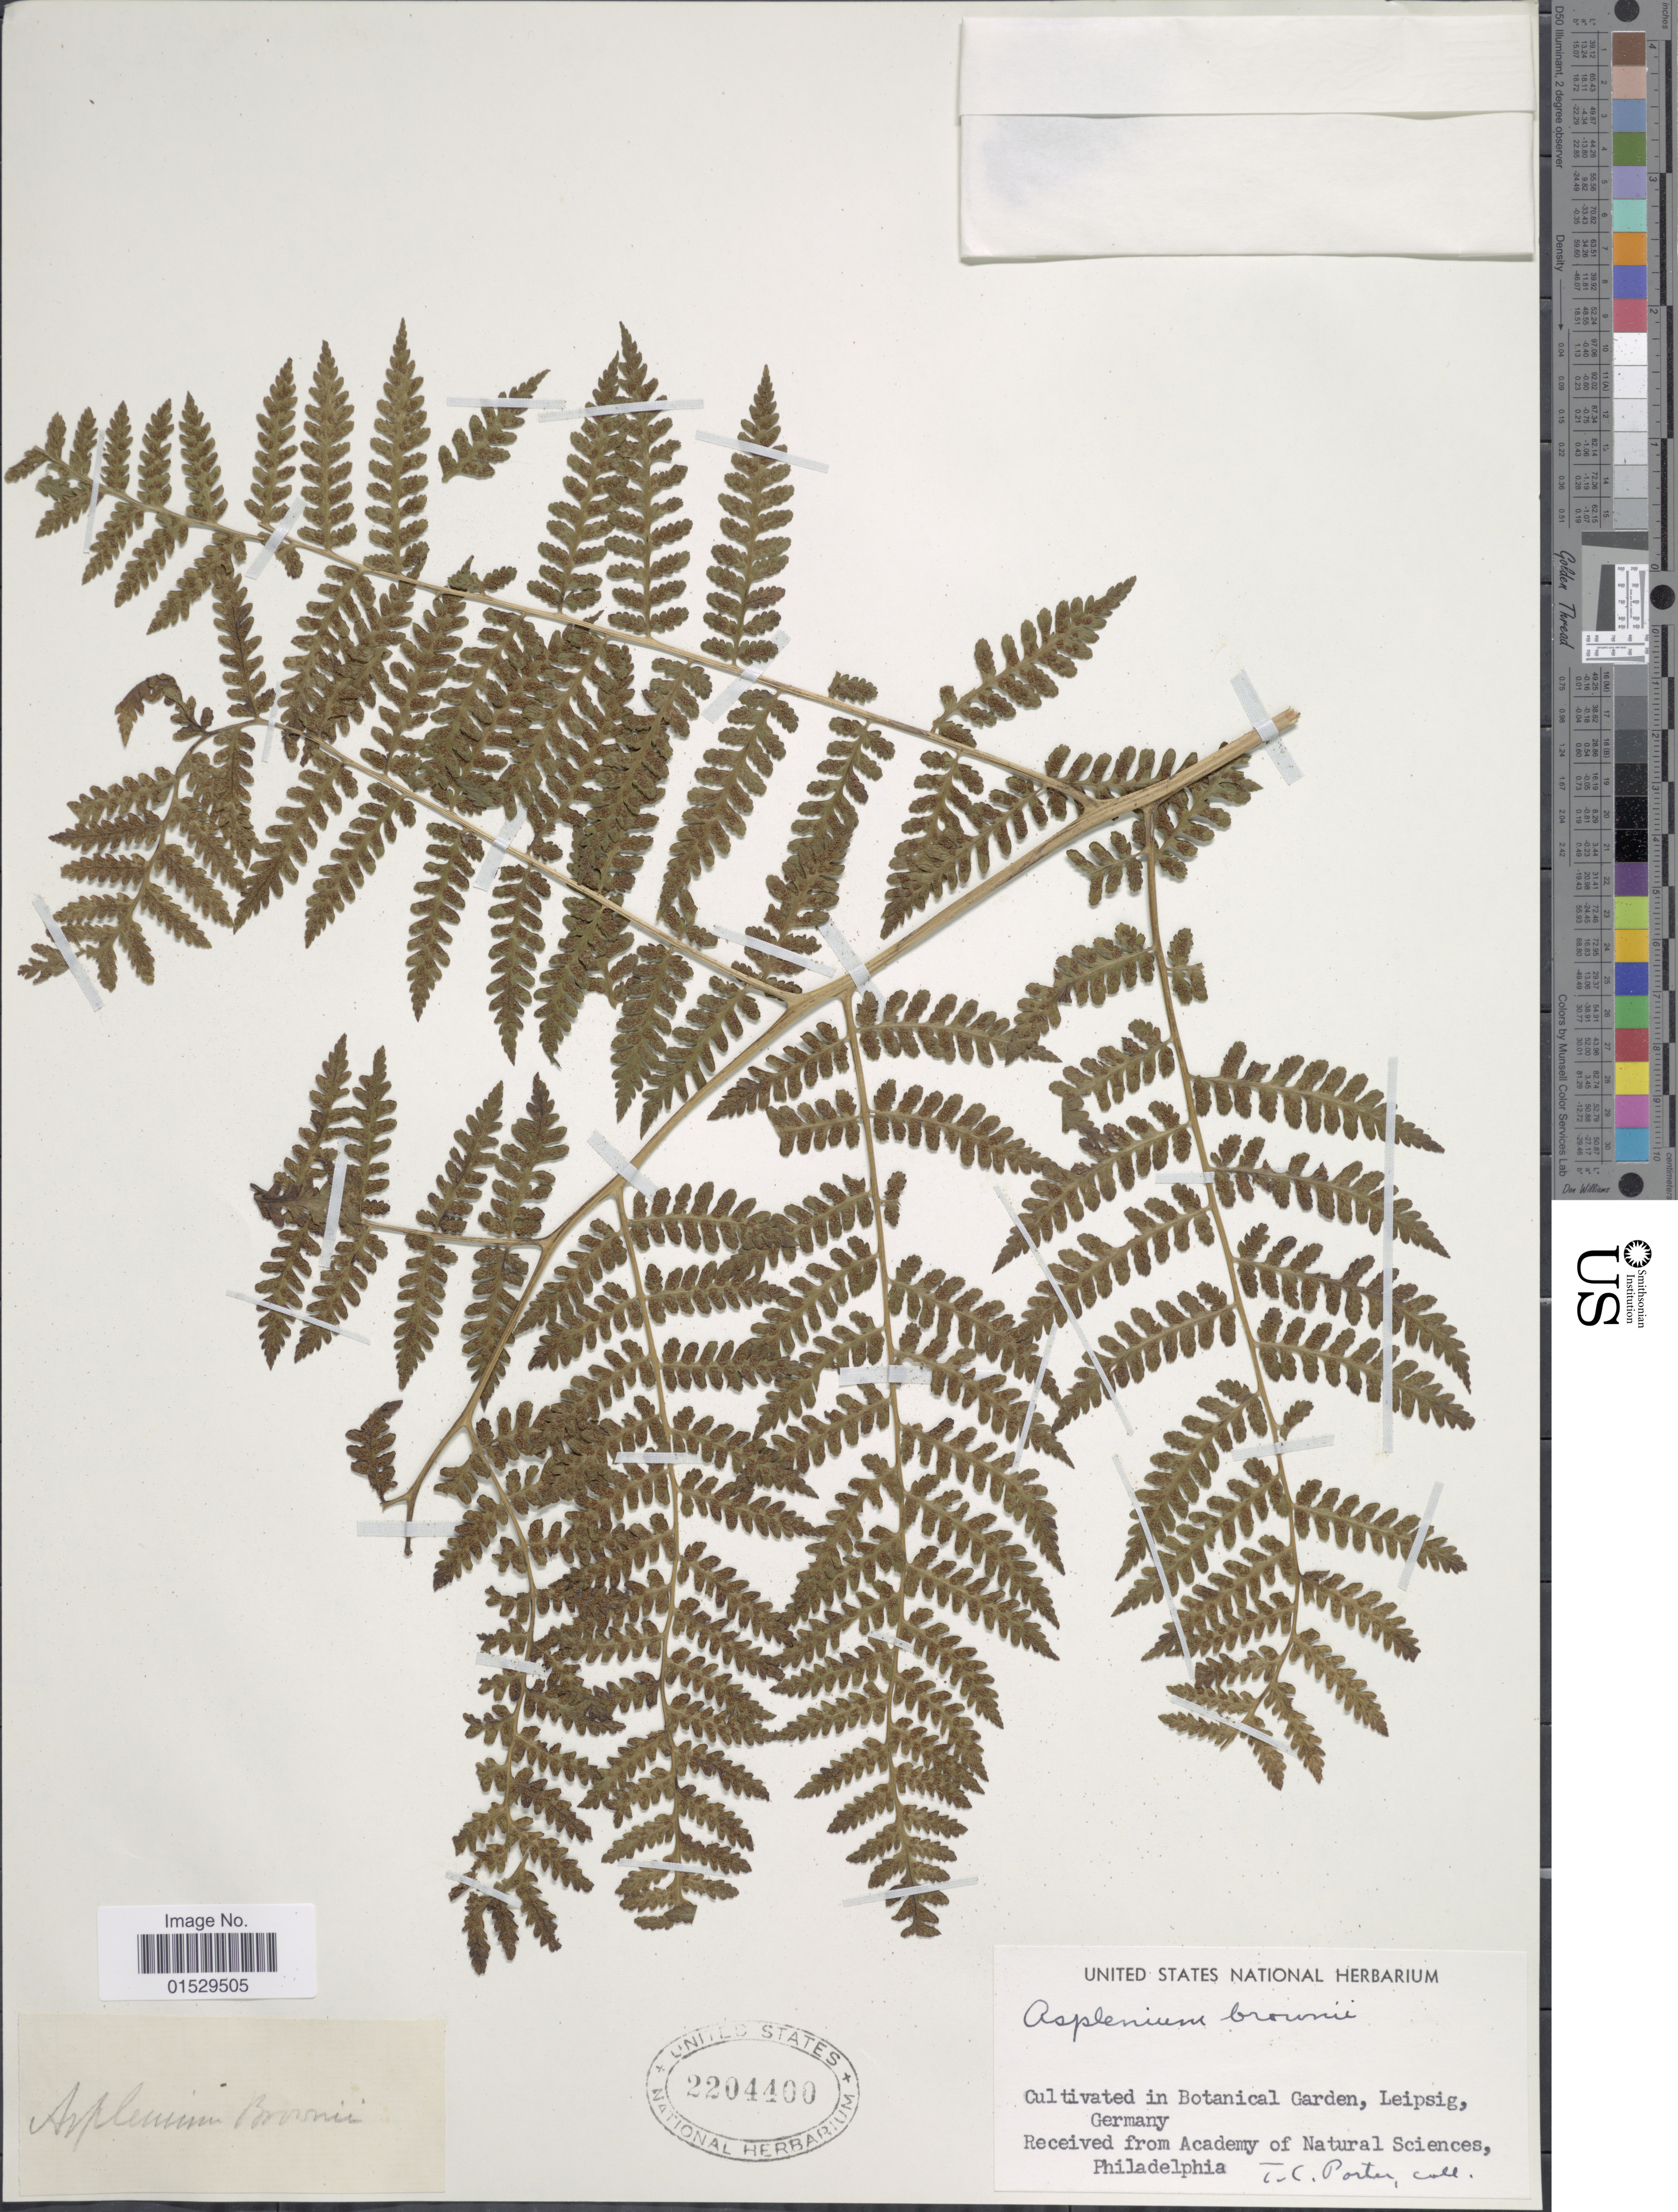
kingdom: Plantae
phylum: Tracheophyta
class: Polypodiopsida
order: Polypodiales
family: Athyriaceae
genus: Athyrium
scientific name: Athyrium brownii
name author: (J. Sm.) J. Sm.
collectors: T. C. Porter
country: Germany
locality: Botanical Garden, Leipsig, Germany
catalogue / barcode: US 2204400